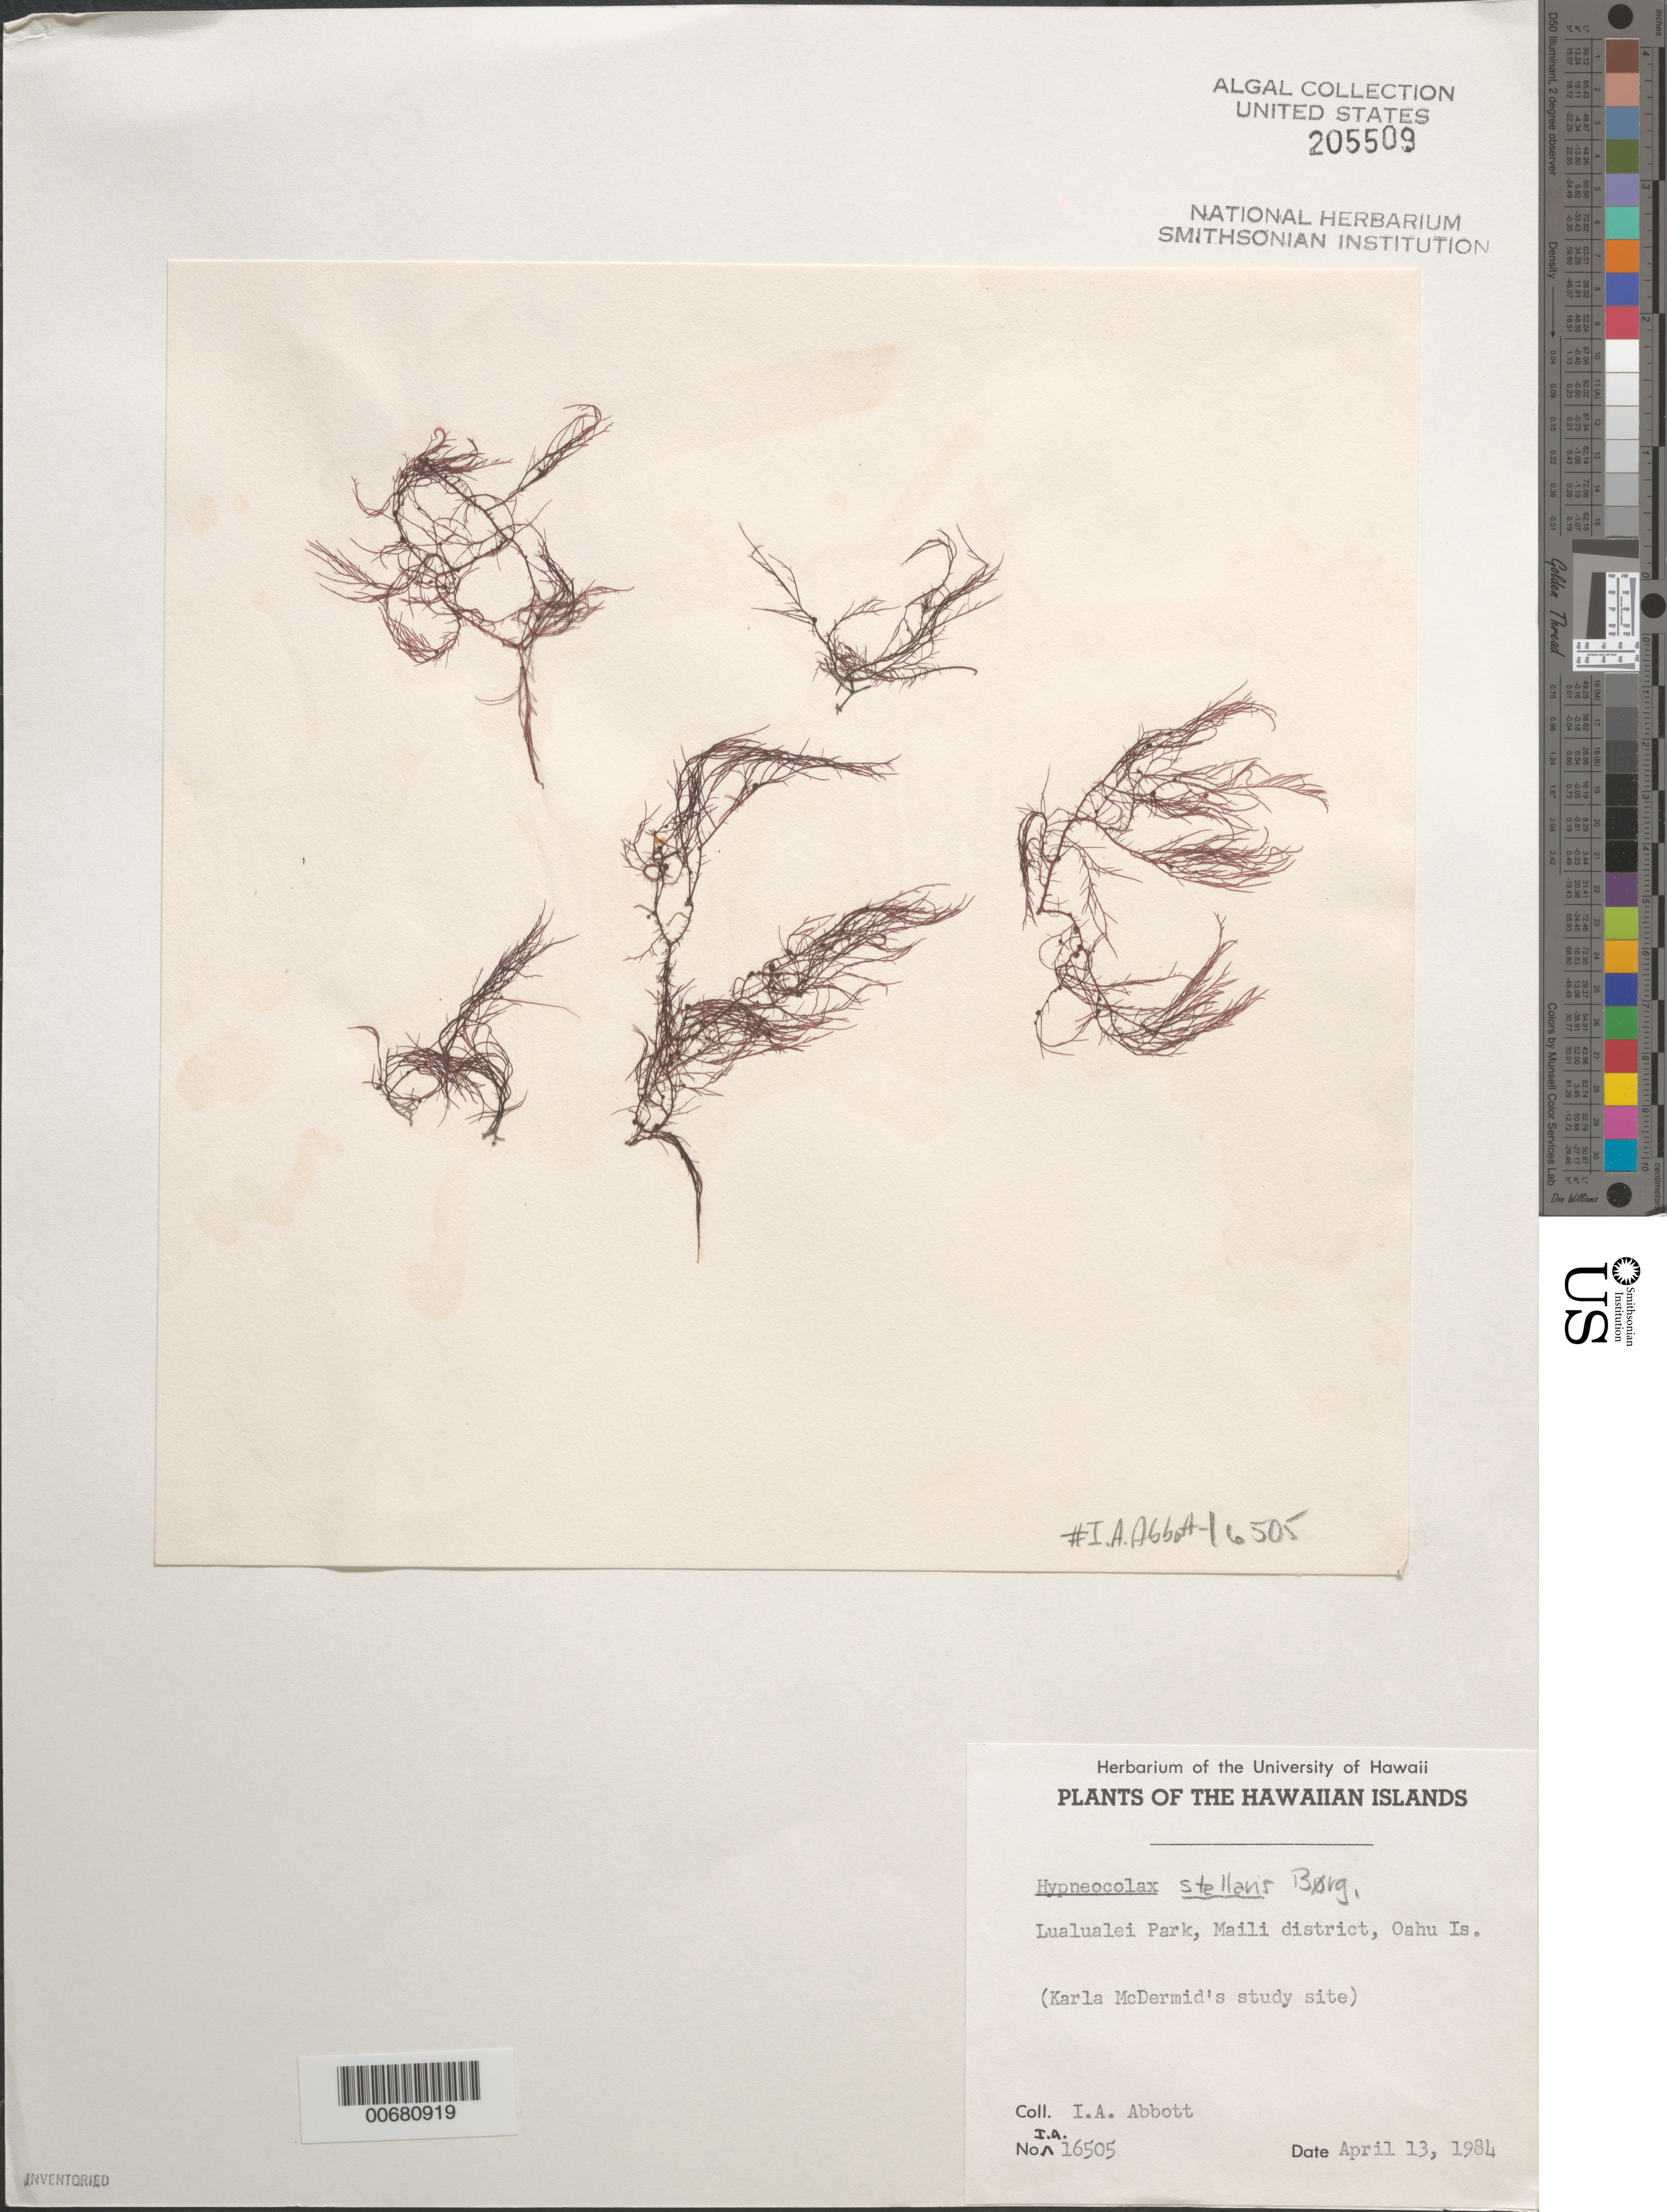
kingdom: Plantae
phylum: Rhodophyta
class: Florideophyceae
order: Gigartinales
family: Cystocloniaceae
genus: Hypneocolax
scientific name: Hypneocolax stellaris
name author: Børgesen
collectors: I. A. Abbott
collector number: IAA 16505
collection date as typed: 13 Apr 1984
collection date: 1984-04-13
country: United States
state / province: Hawaii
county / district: Honolulu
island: Oahu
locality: Lualualei Park, Maili District (Karla J. McDermid's study site)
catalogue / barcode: US 205509